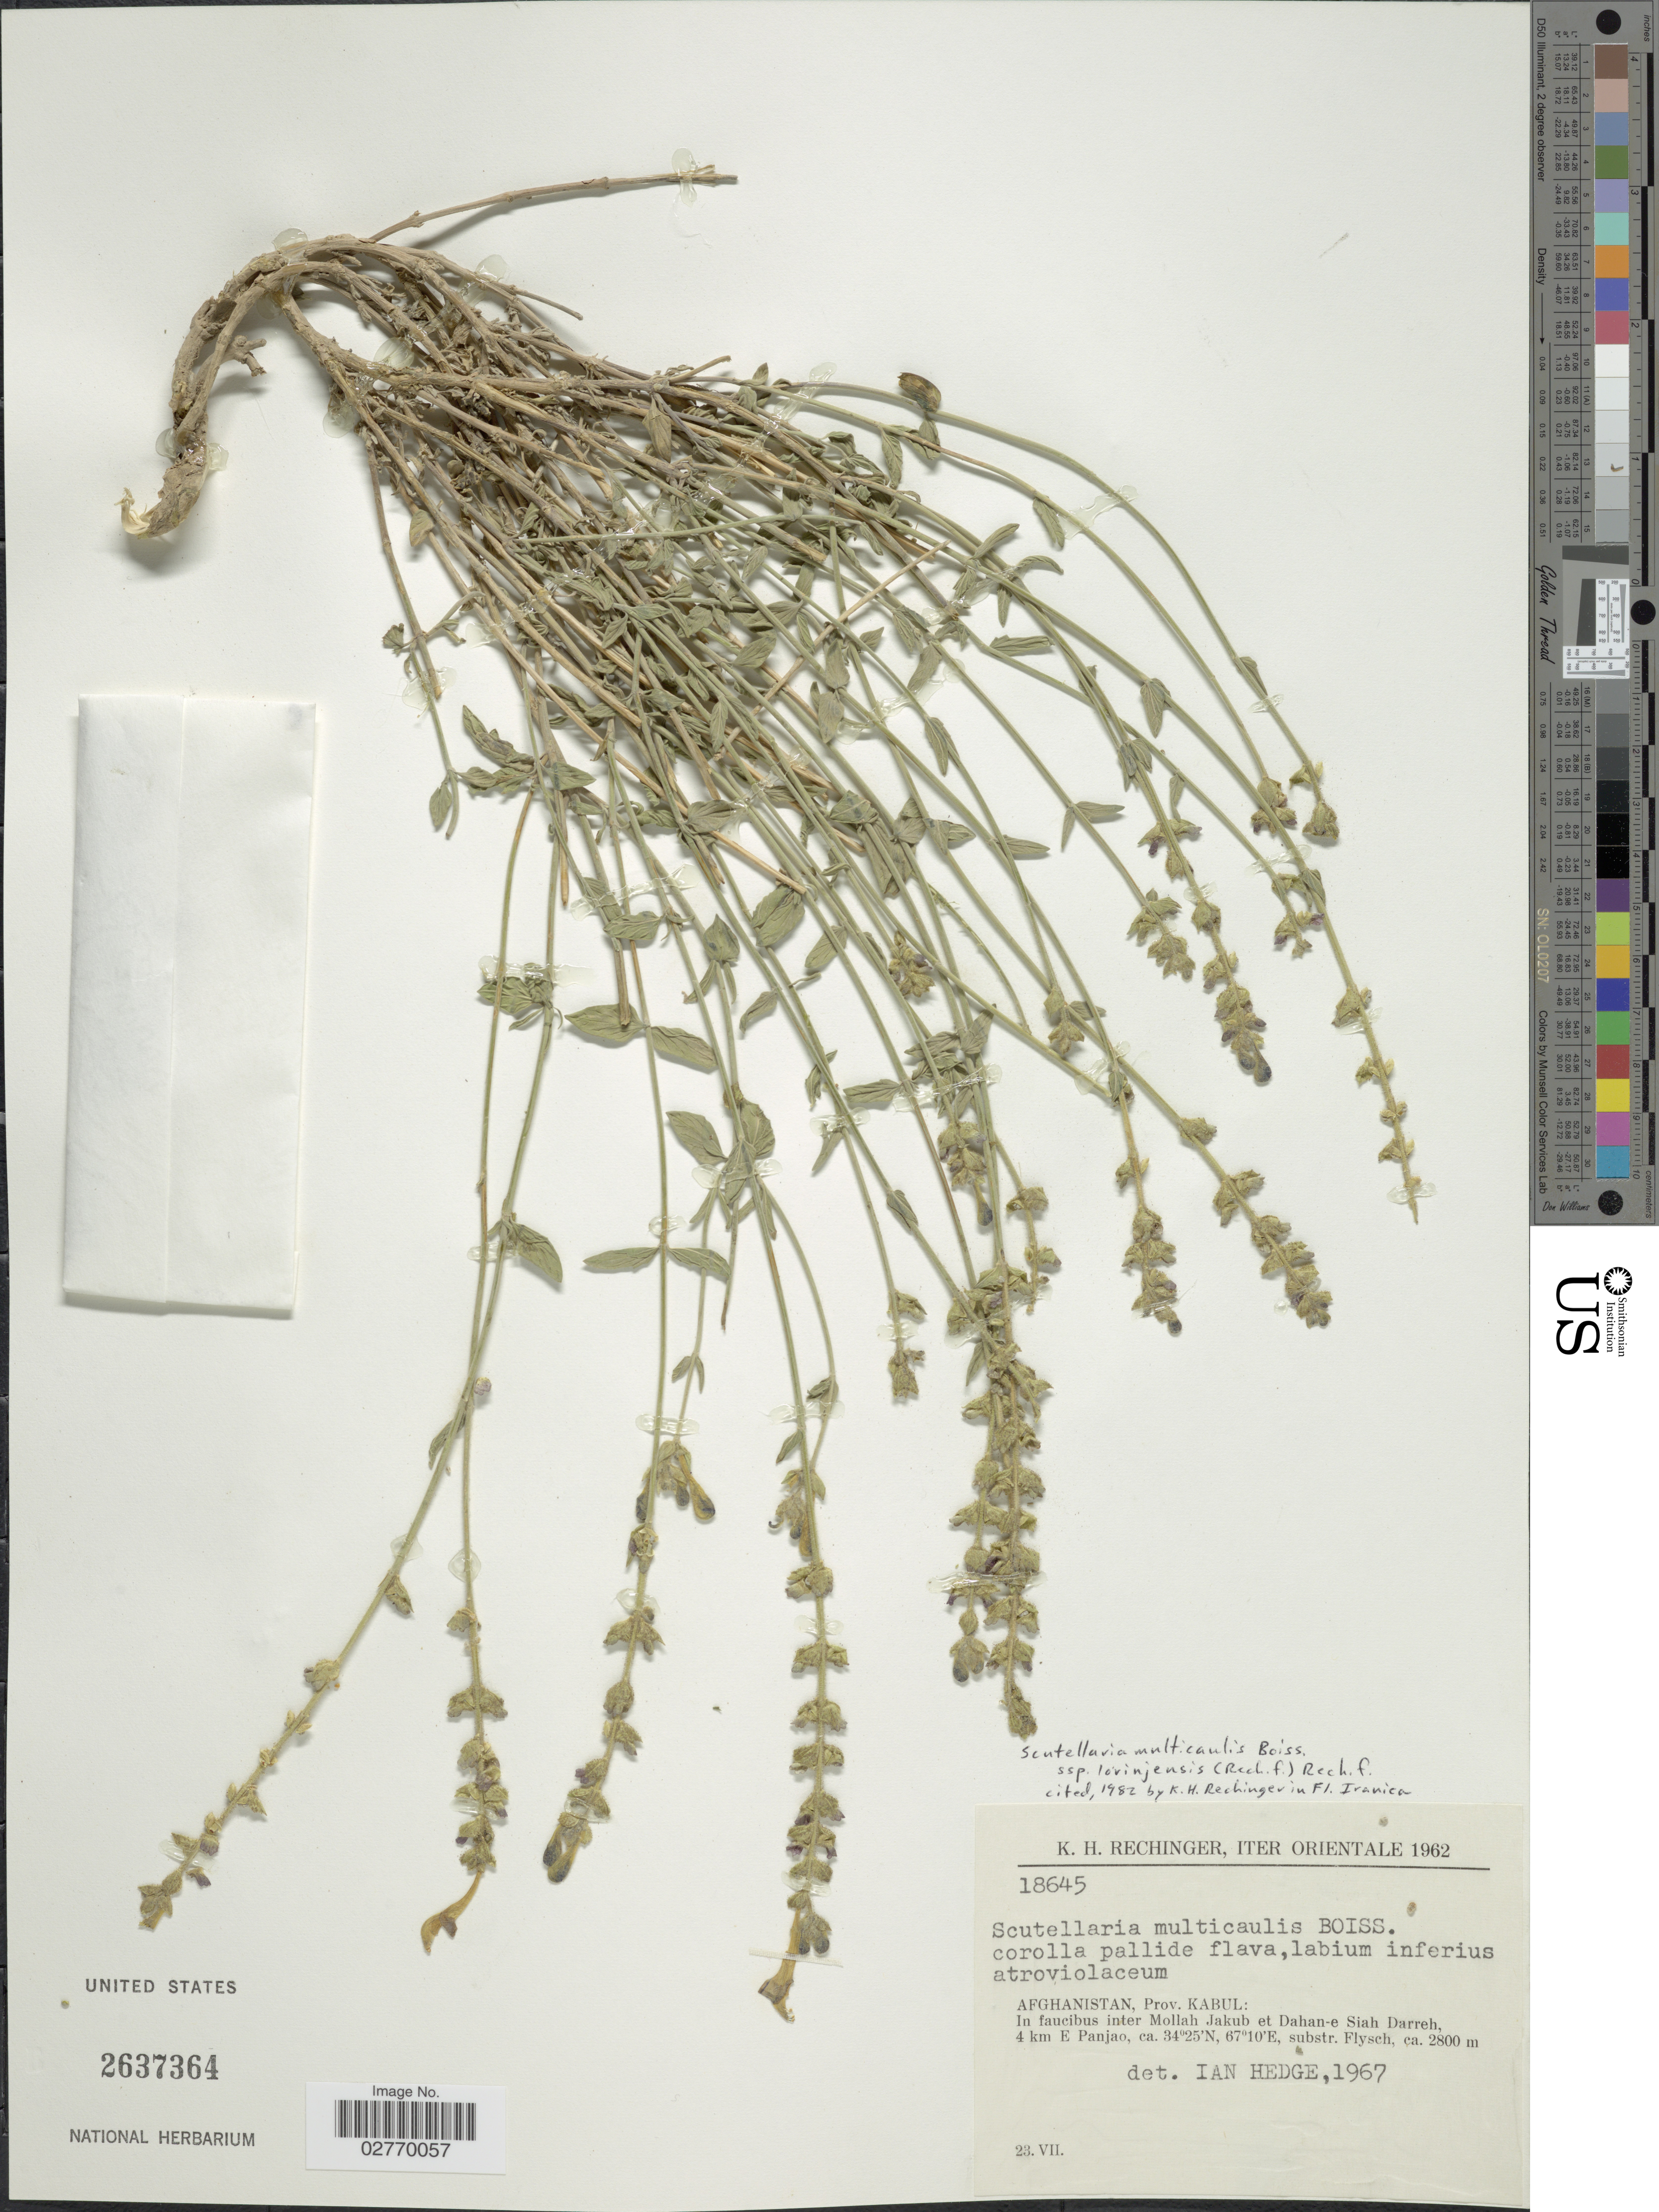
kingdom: Plantae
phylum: Tracheophyta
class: Magnoliopsida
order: Lamiales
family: Lamiaceae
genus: Scutellaria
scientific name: Scutellaria multicaulis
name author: Boiss.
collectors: K. H. Rechinger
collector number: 18645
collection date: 1962-07-23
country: Afghanistan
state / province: Kabul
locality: In faucibus inter Jakub et Dahan-e Siah Darreh, 4 km E Paujao, substr. Flysch.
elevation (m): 2800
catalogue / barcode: US 2637364